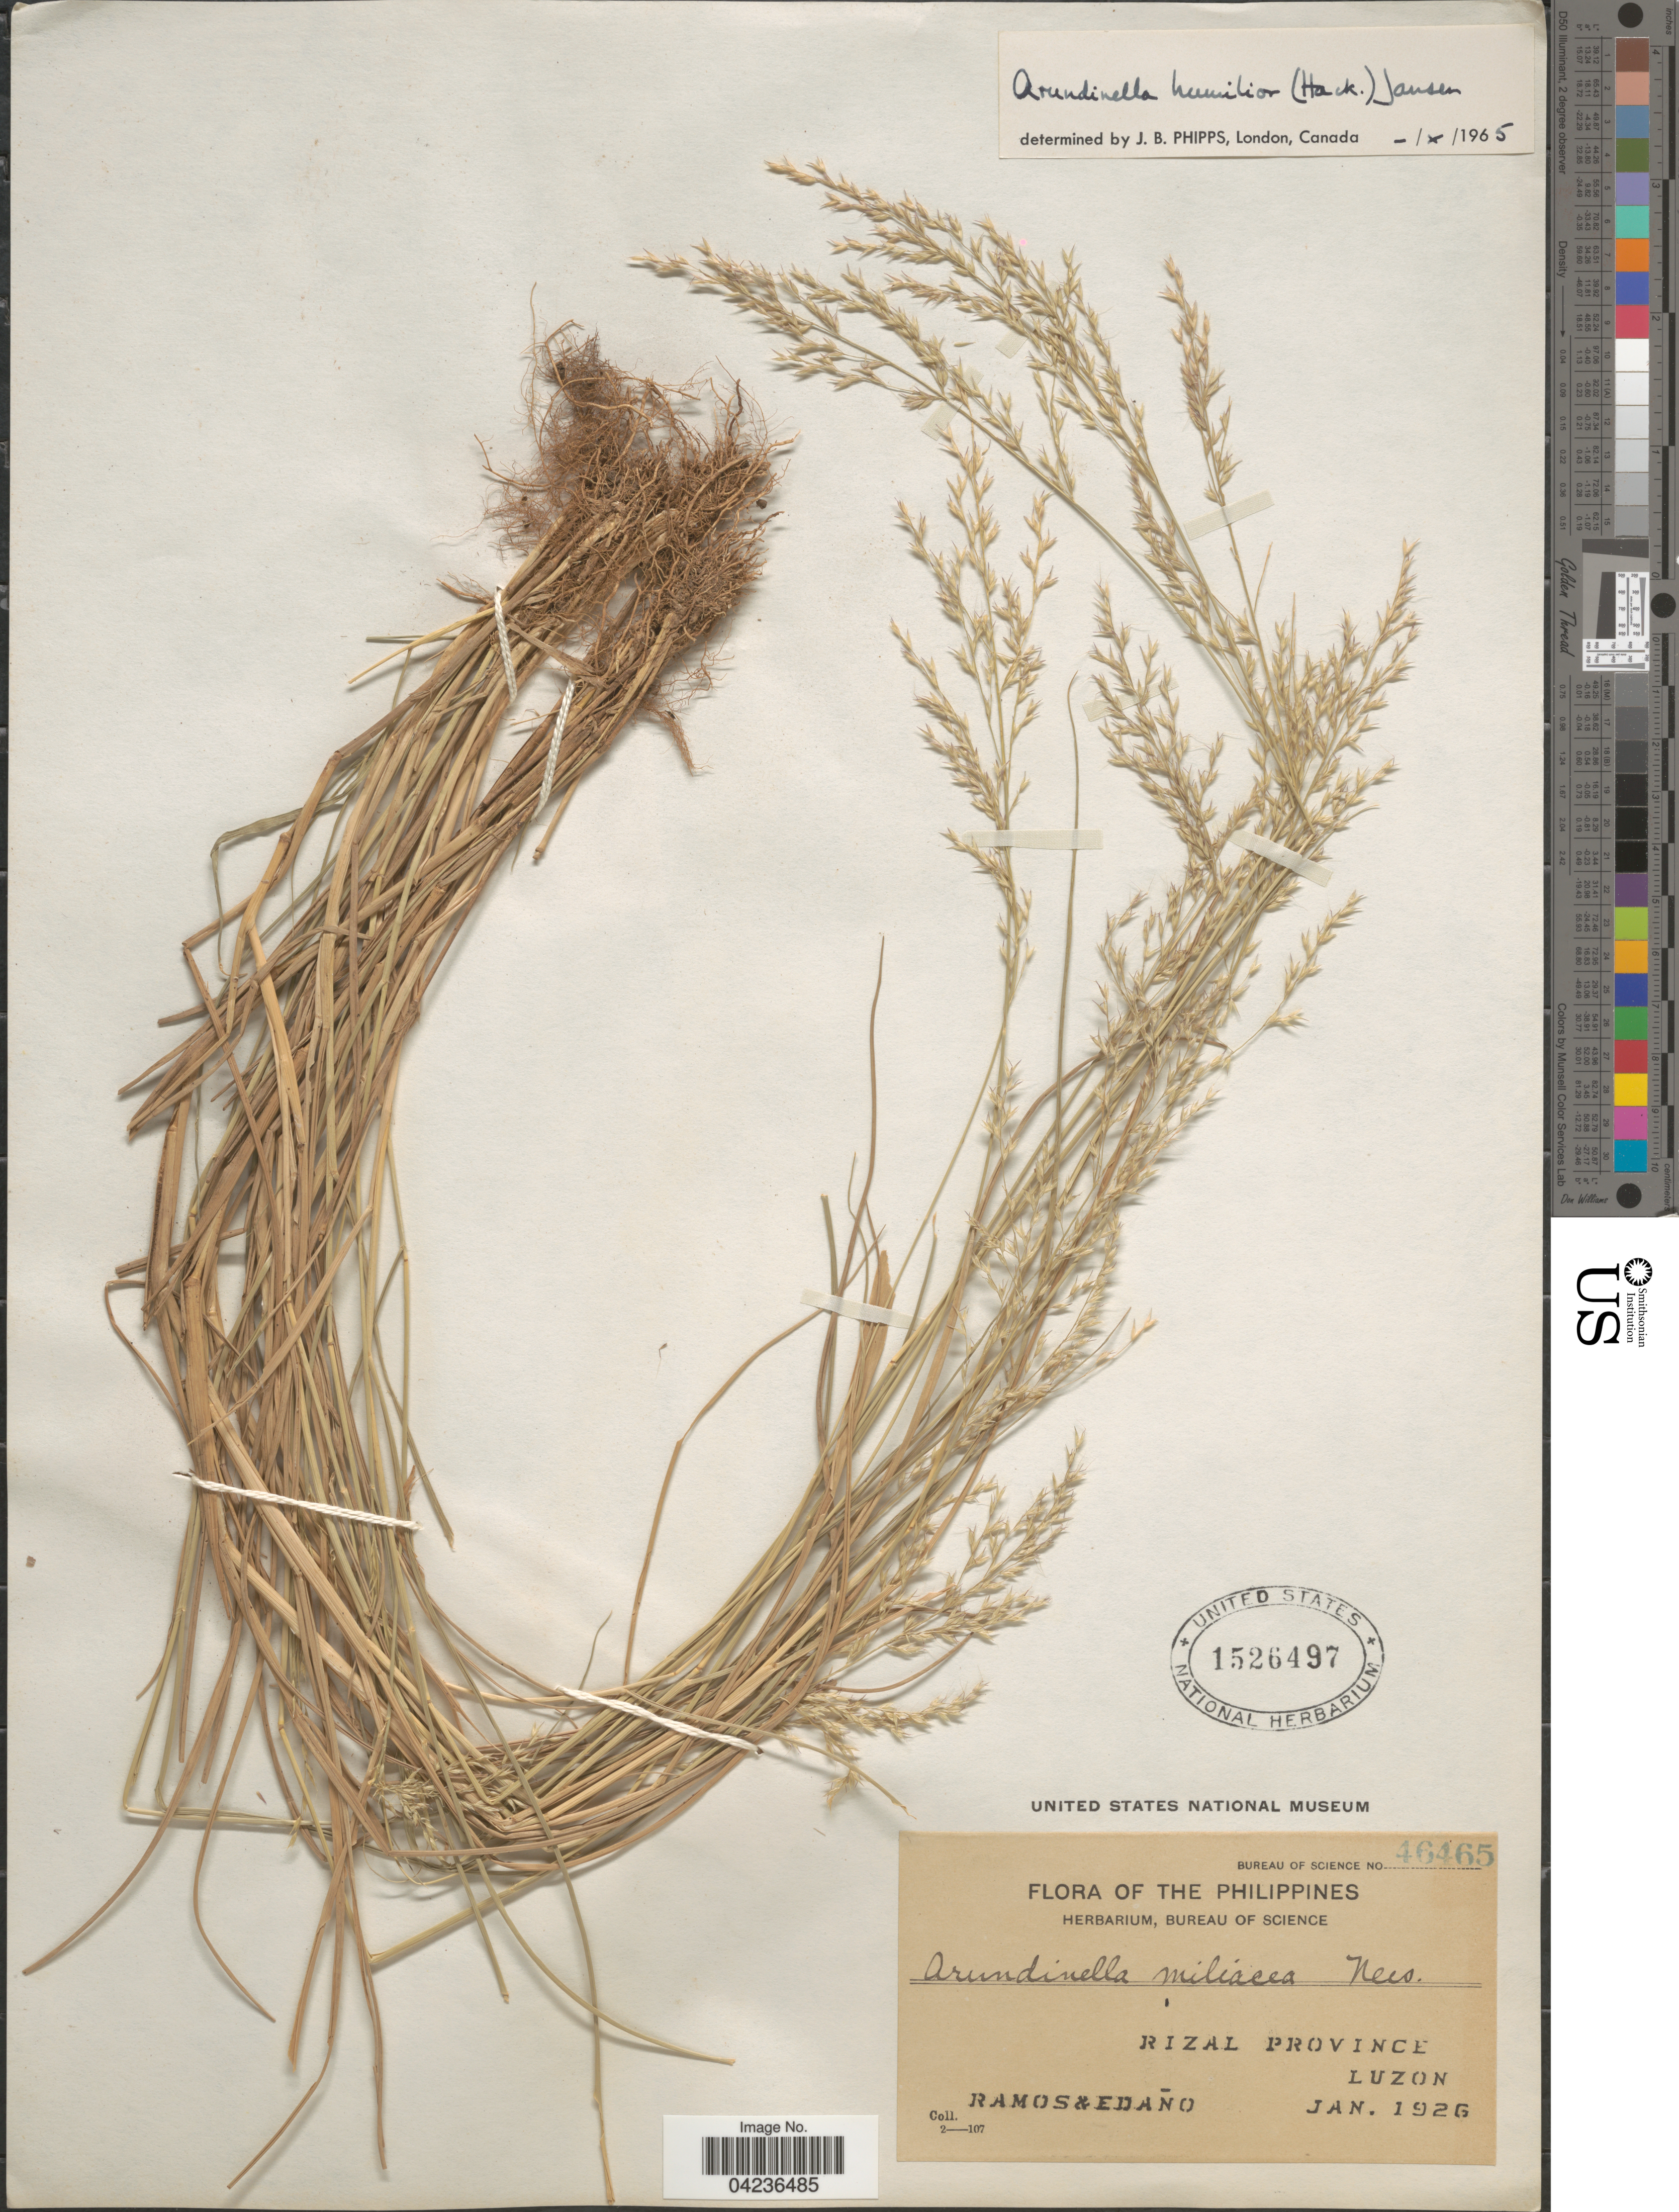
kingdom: Plantae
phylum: Tracheophyta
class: Liliopsida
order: Poales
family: Poaceae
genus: Arundinella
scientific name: Arundinella pubescens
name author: Merr. & Hack.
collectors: -. Ramos & -. Edano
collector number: Bureau of Science 46465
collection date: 1926-01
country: Philippines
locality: Rizal Province, Luzon.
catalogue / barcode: US 1526497